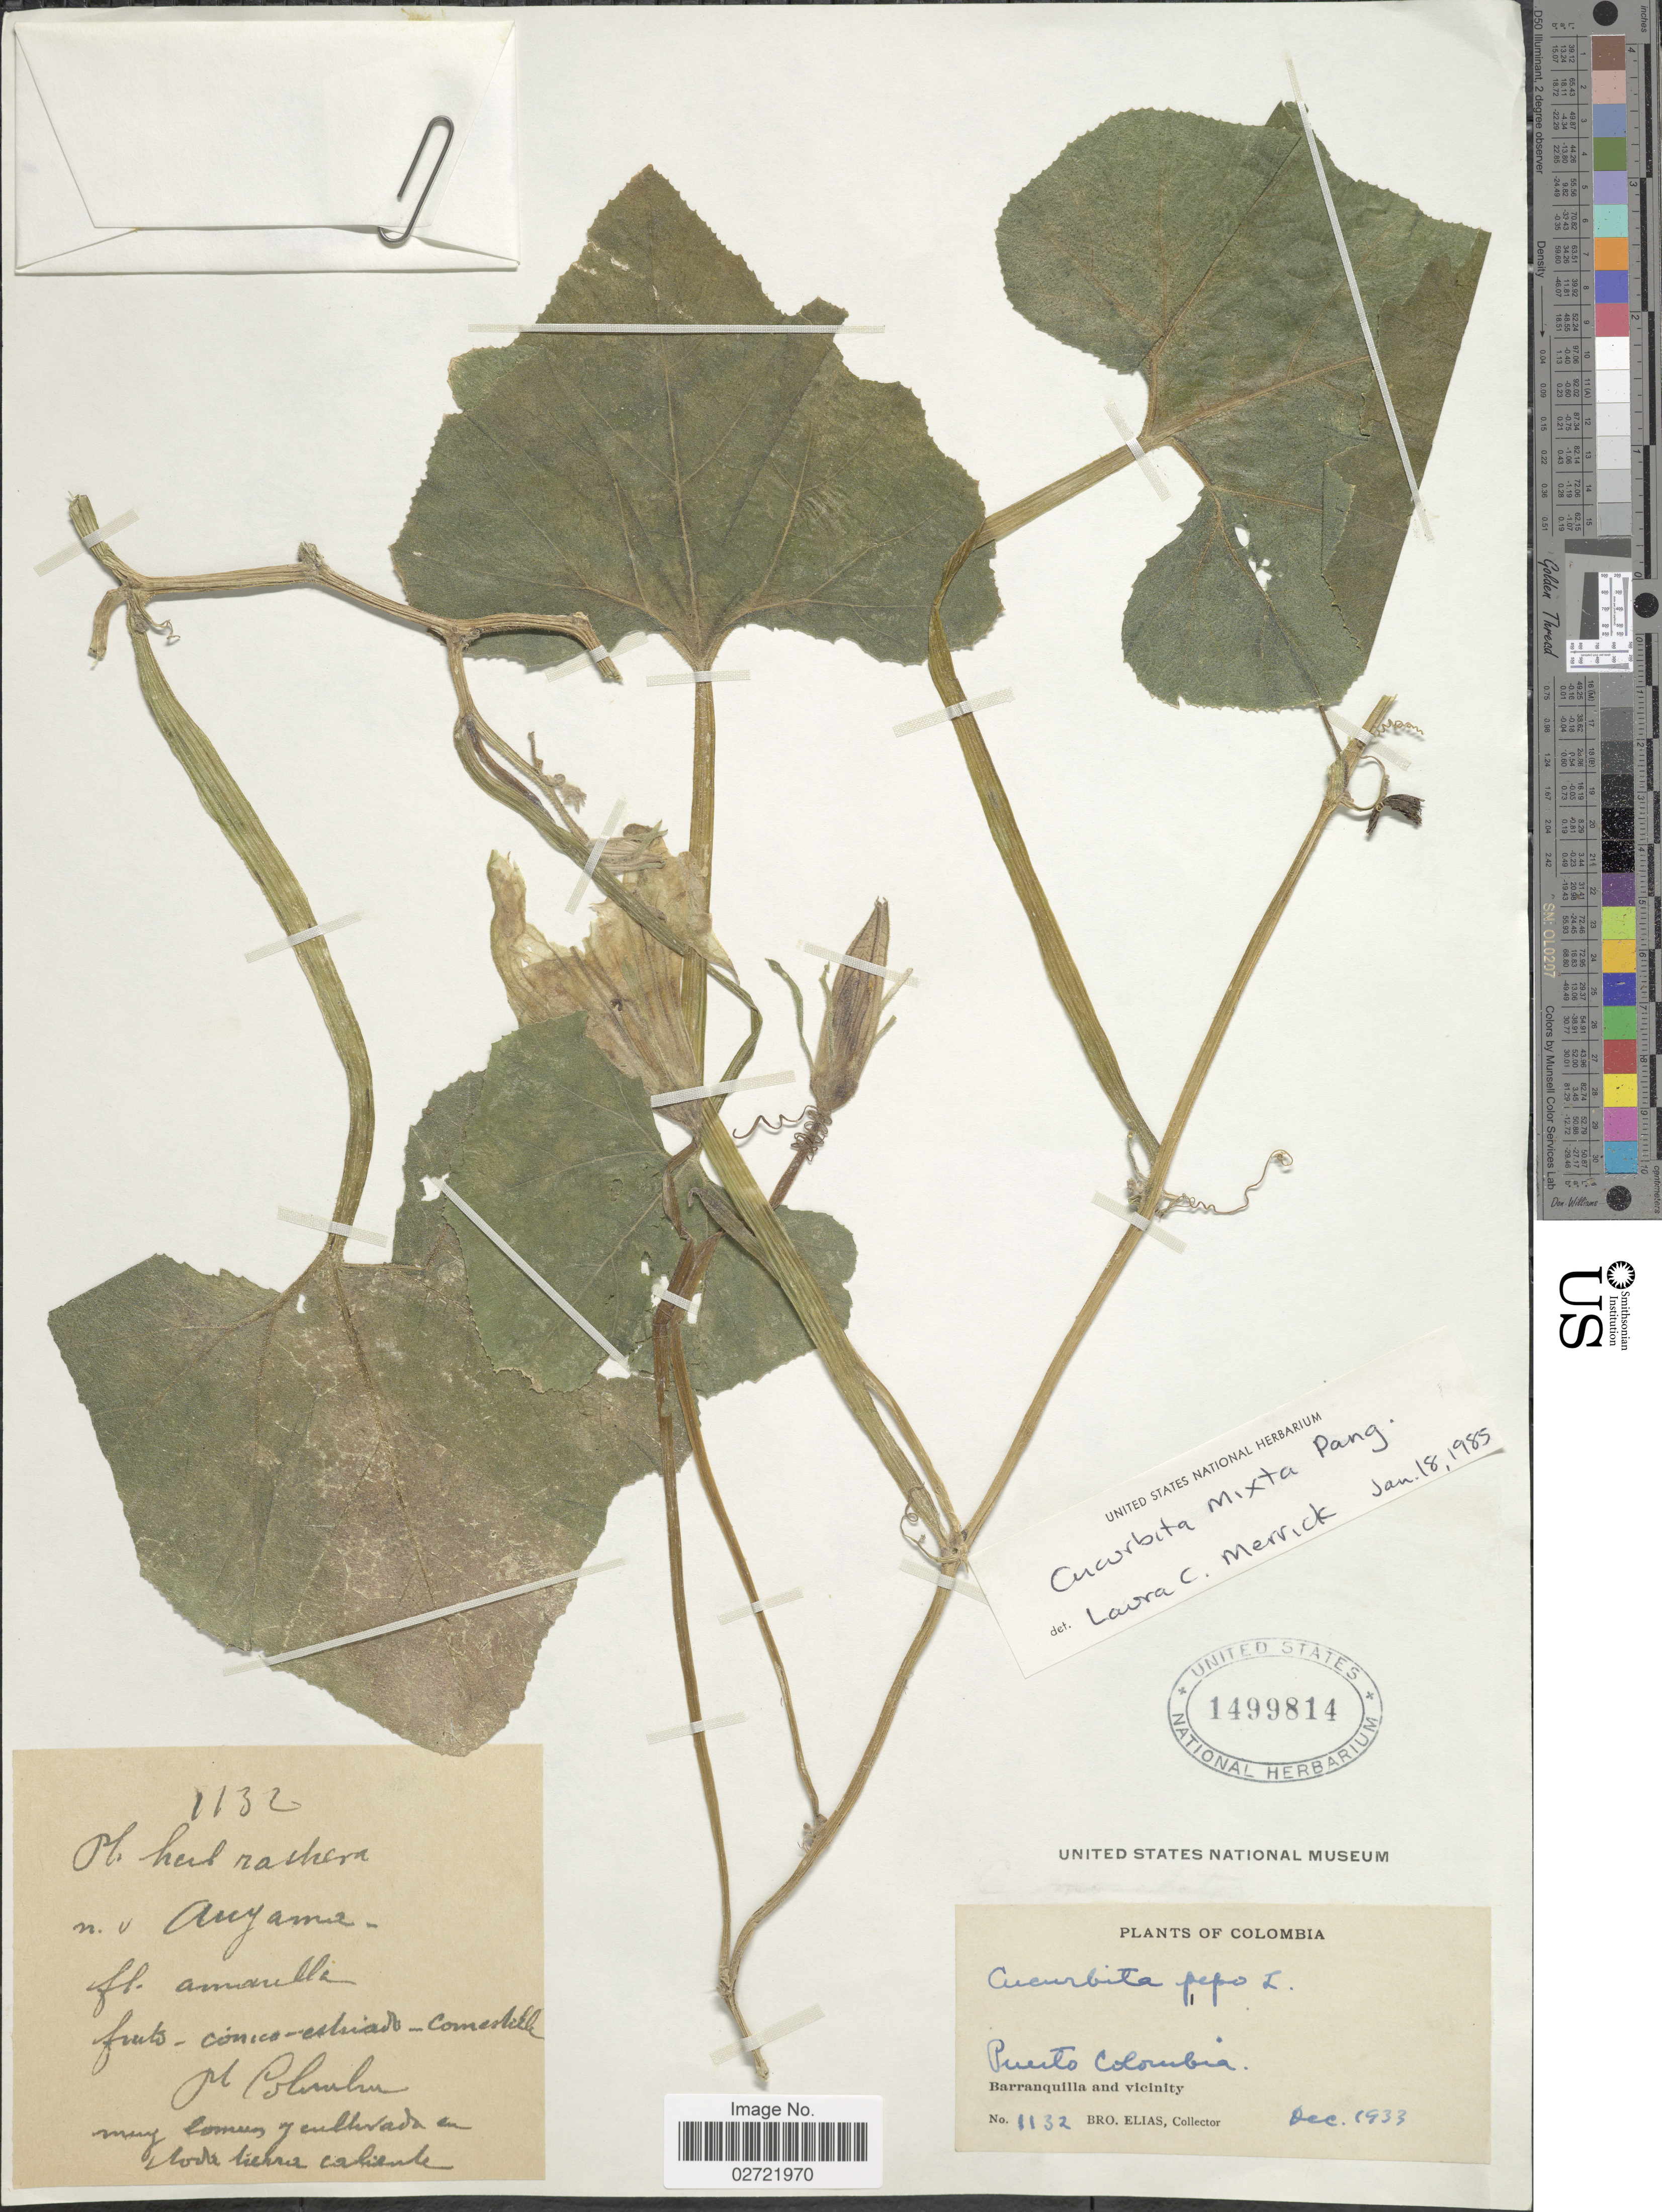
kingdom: Plantae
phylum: Tracheophyta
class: Magnoliopsida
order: Cucurbitales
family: Cucurbitaceae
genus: Cucurbita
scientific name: Cucurbita mixta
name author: Pangalo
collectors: Bro. Elias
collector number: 1132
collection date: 1933-12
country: Colombia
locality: Puerto Colombia, Barranquila and vicinity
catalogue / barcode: US 1499814